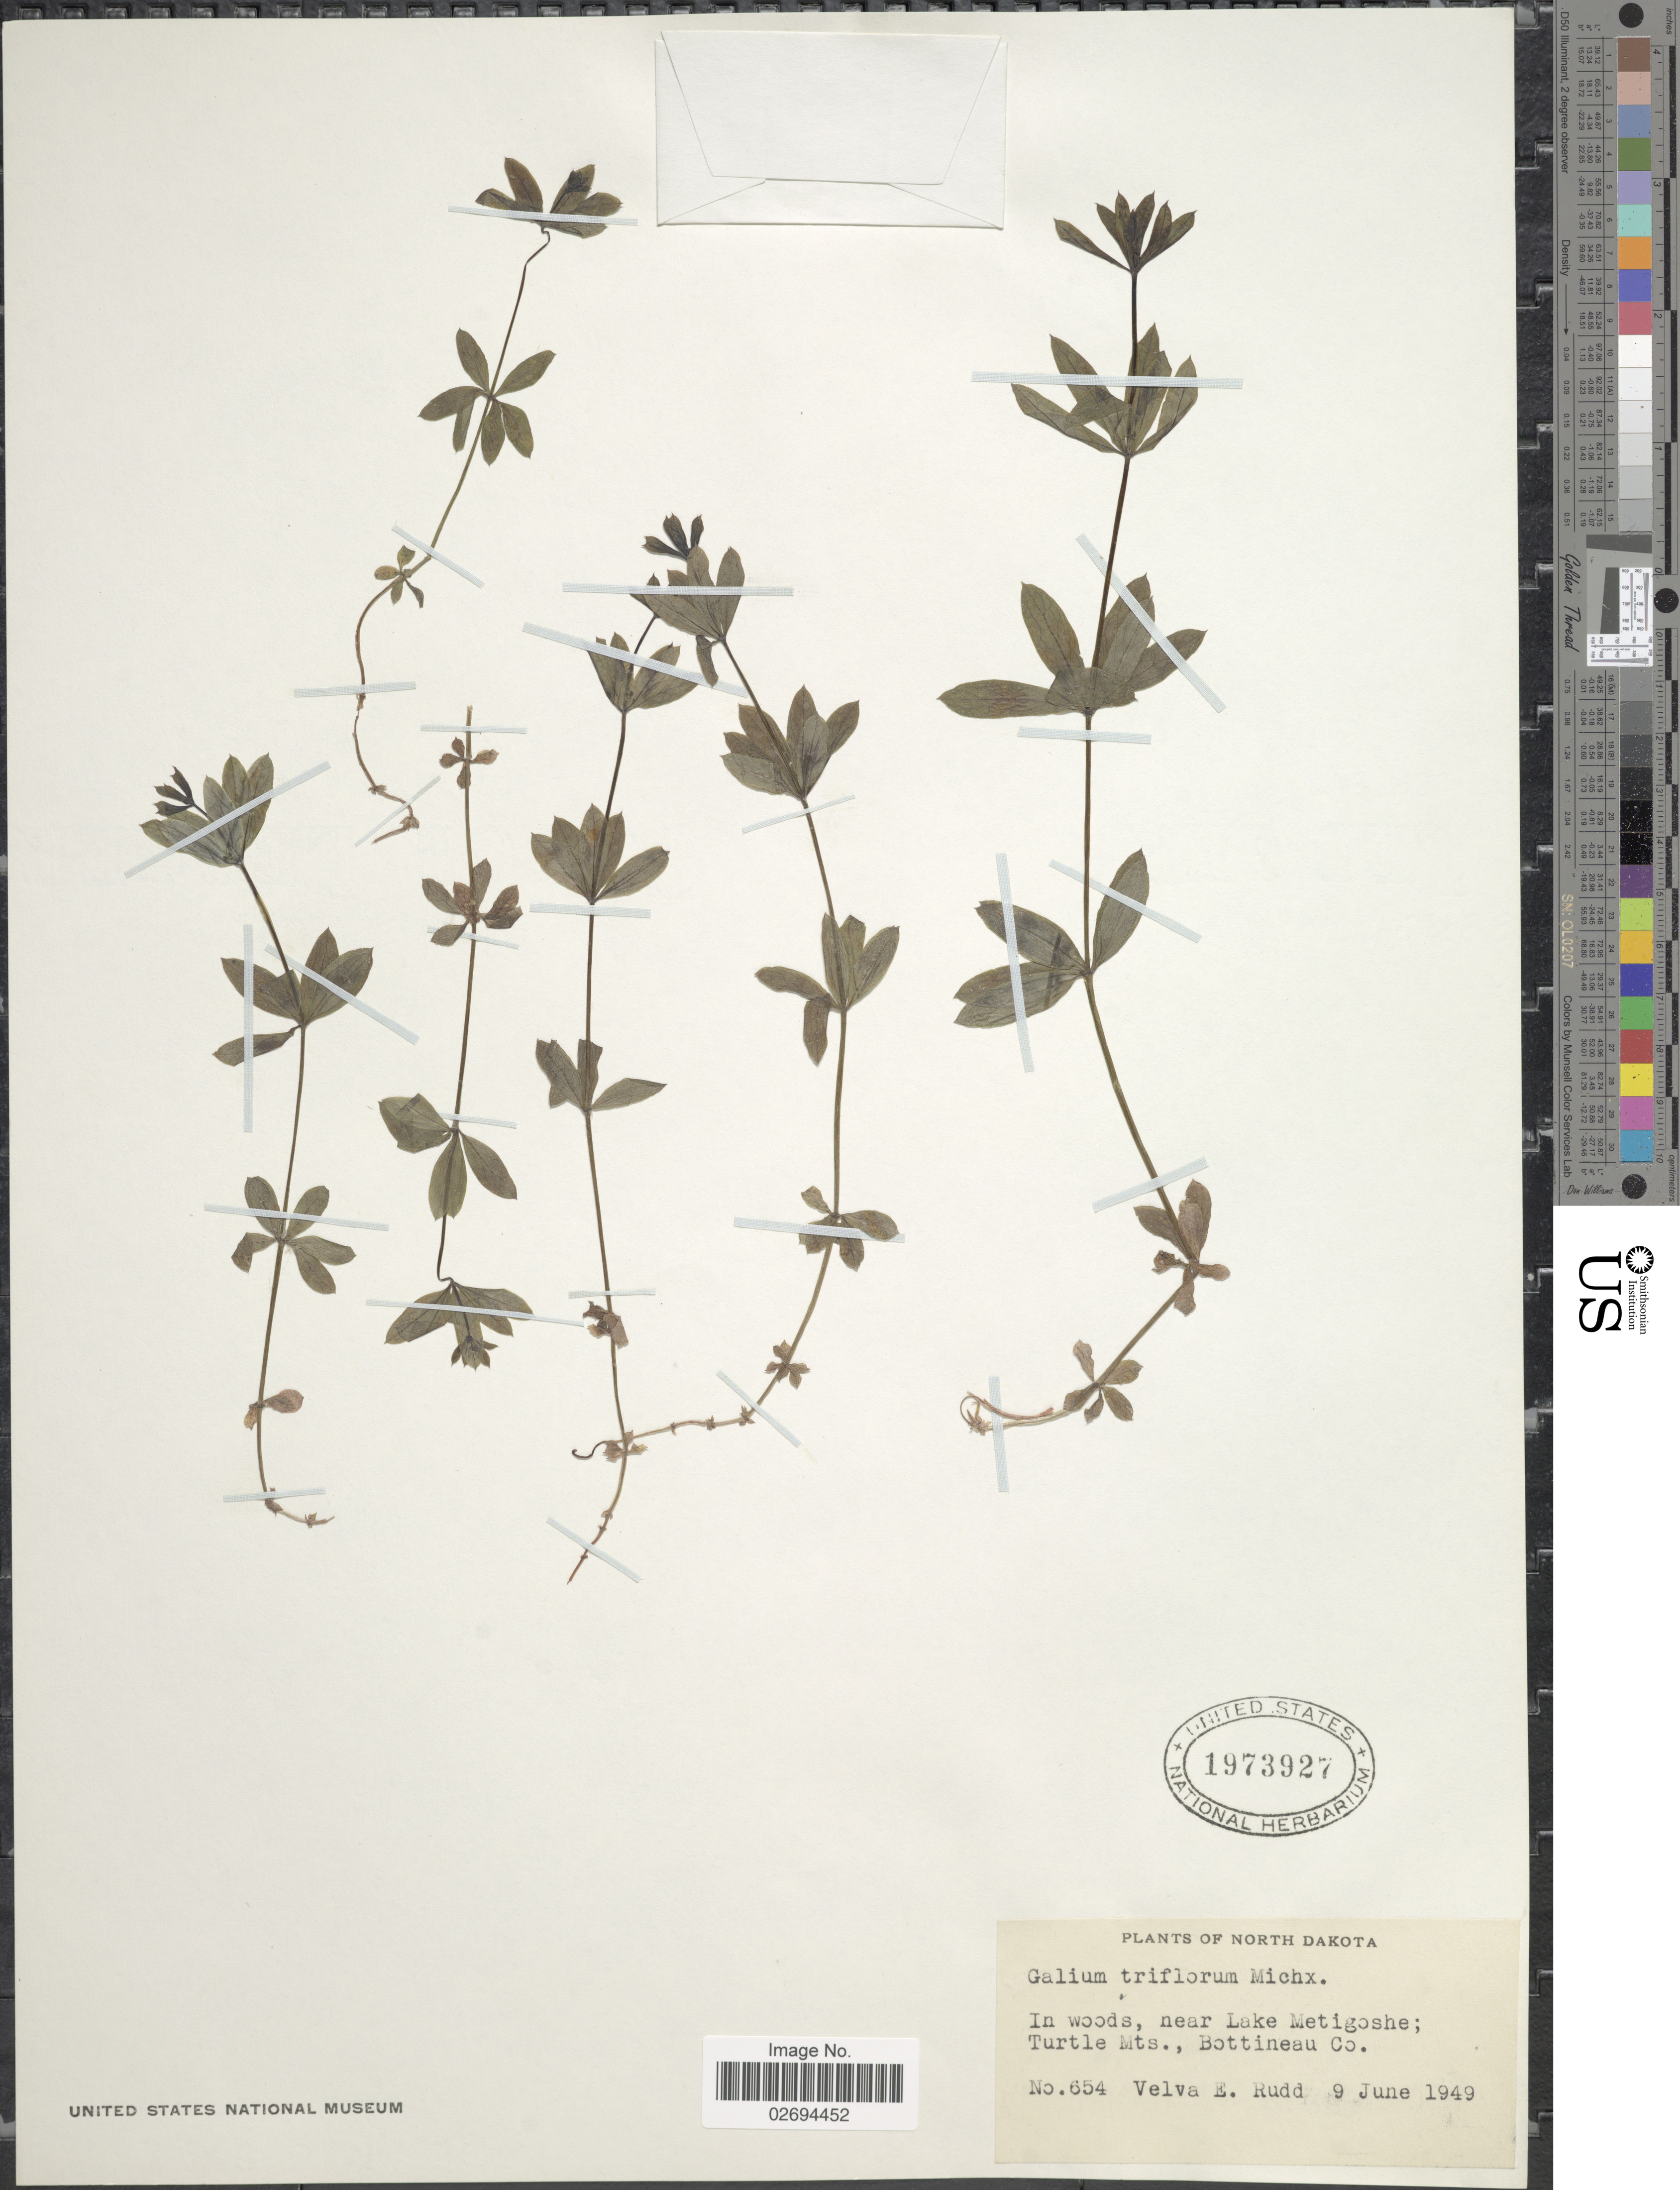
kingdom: Plantae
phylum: Tracheophyta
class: Magnoliopsida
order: Gentianales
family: Rubiaceae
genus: Galium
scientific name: Galium triflorum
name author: Michx.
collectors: V. E. Rudd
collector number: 654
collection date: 1949-06-09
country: United States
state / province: North Dakota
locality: Near Lake Metigoshe; Turtle Mts., Bottineau Co.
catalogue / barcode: US 1973927